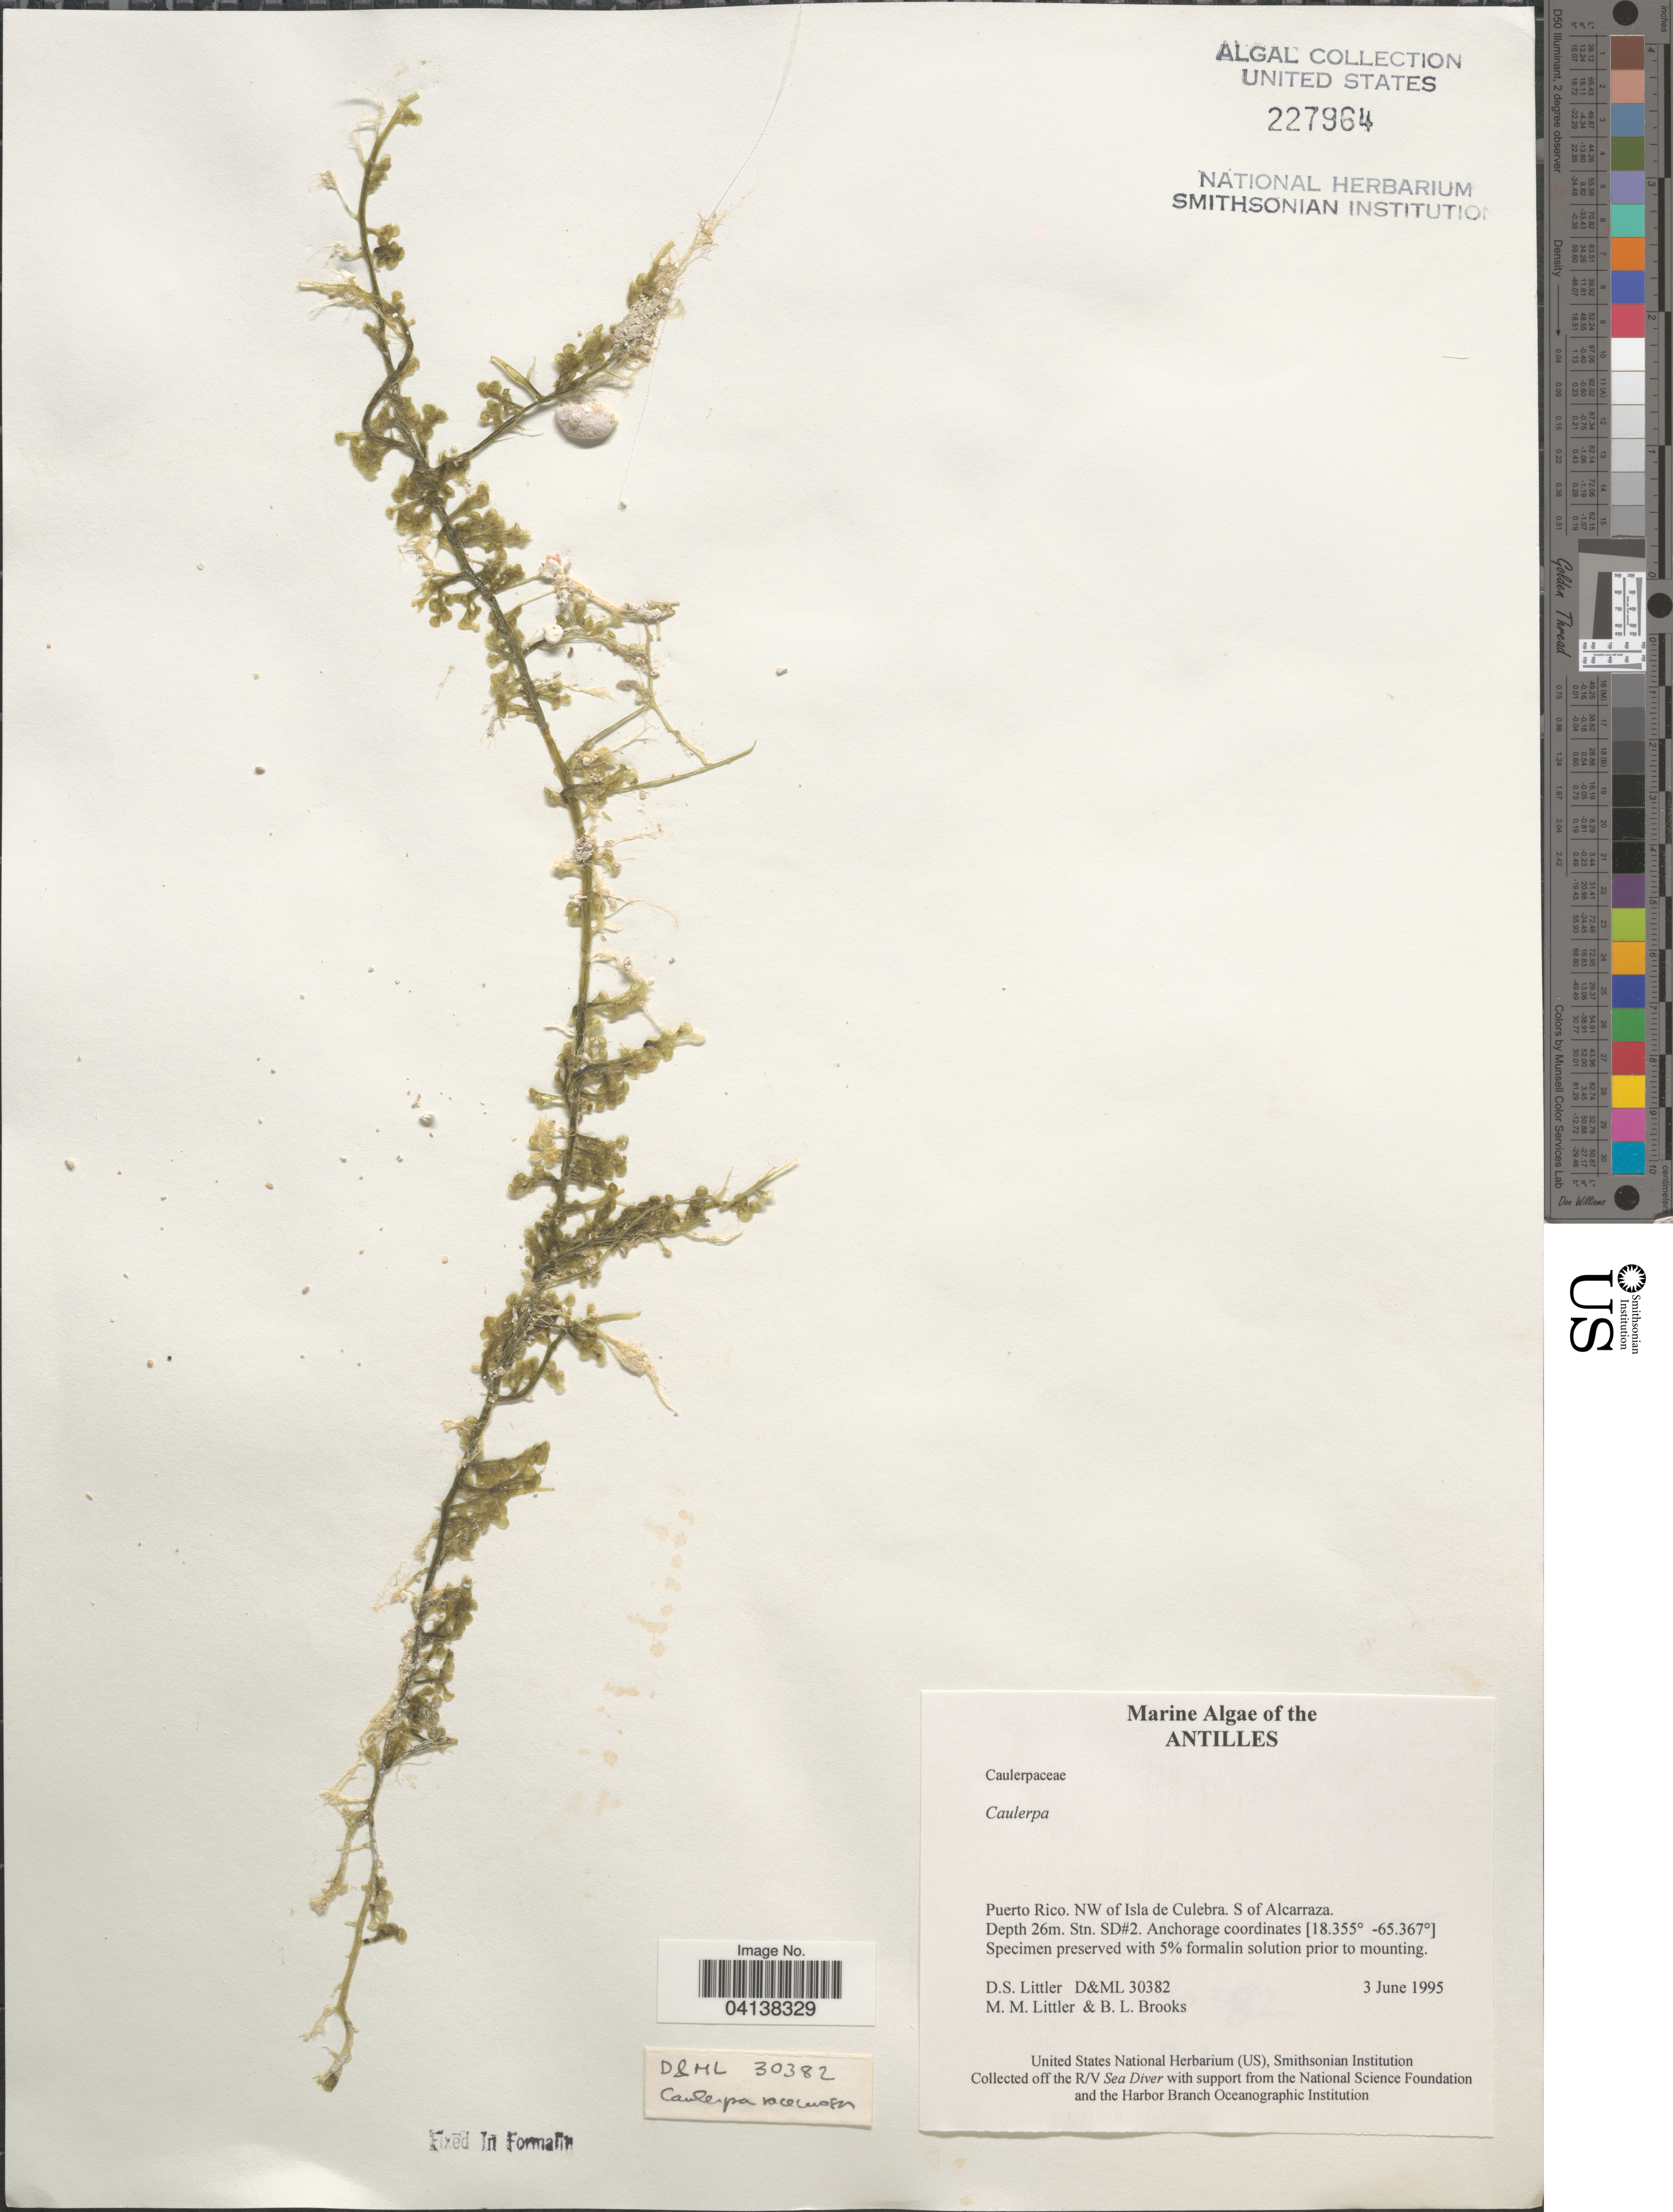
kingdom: Plantae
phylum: Chlorophyta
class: Ulvophyceae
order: Bryopsidales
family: Caulerpaceae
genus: Caulerpa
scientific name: Caulerpa sp.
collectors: D. S. Littler & B. Brooks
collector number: D&ML 30382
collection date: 1995-06-03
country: Puerto Rico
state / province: Culebra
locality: Antilles. NW of Isla de Culebra. S of Alcarraza. Stn. SD#2.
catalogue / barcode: US 227964